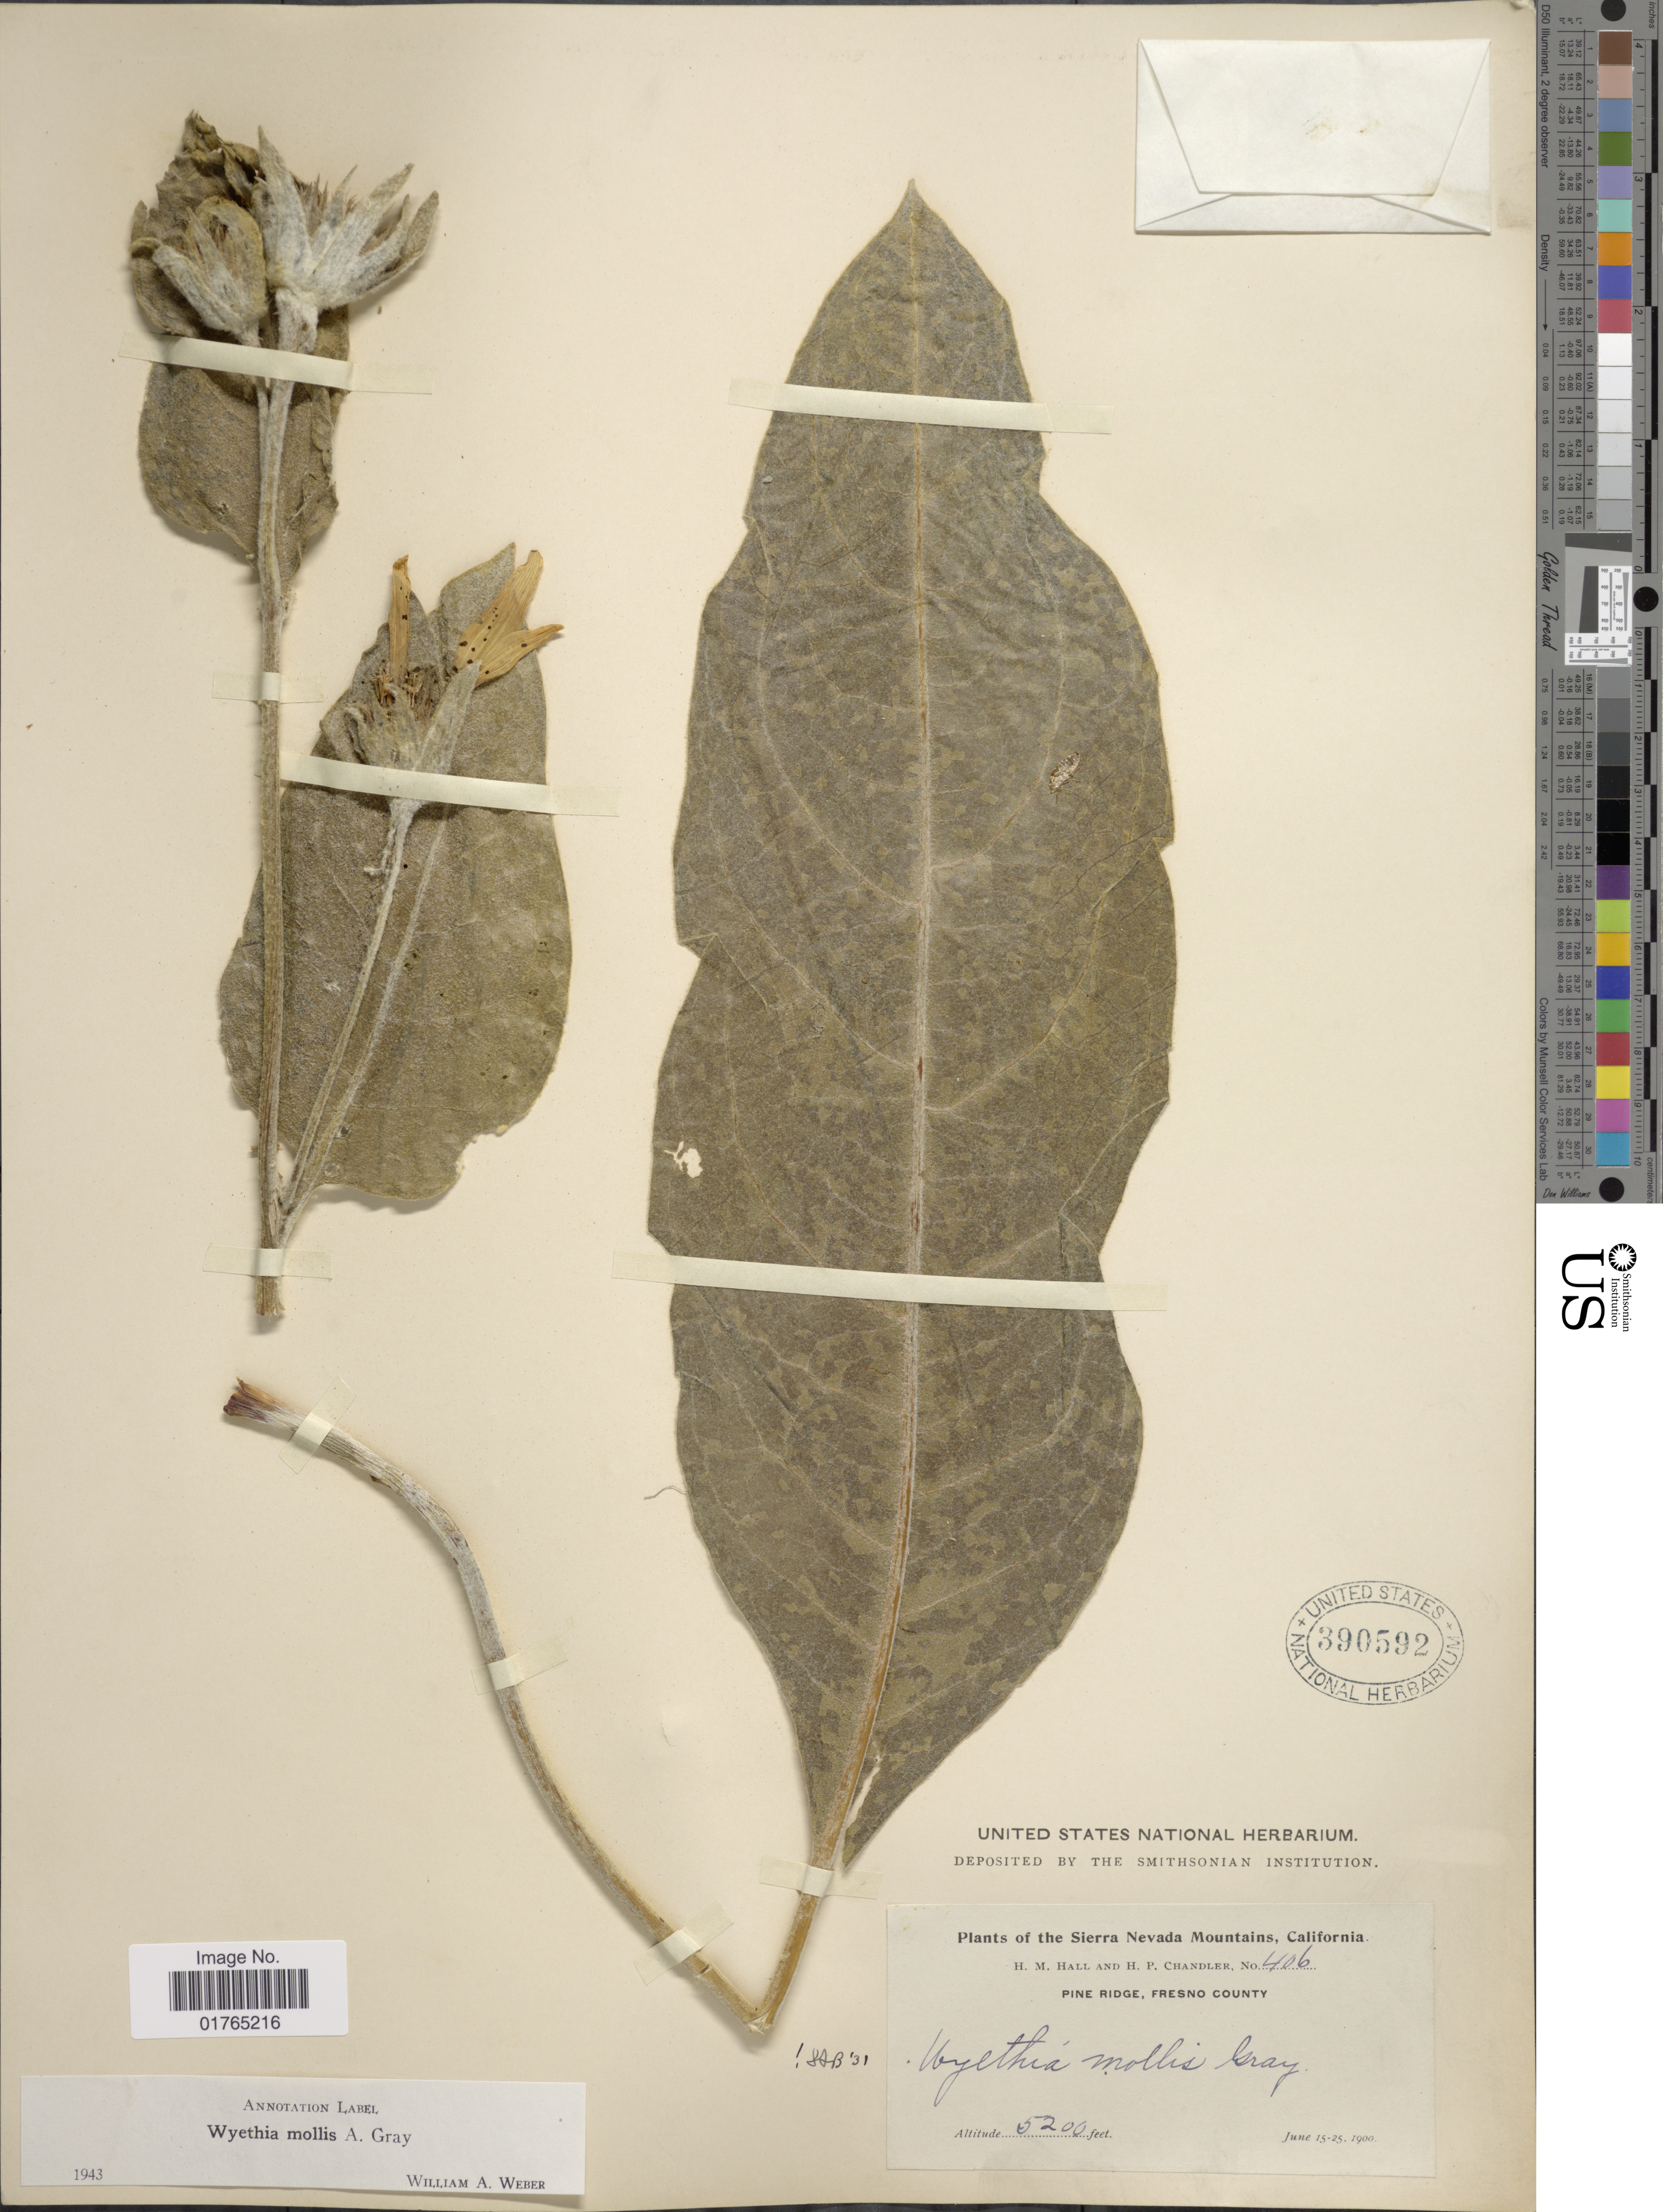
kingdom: Plantae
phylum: Tracheophyta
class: Magnoliopsida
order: Asterales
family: Asteraceae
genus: Wyethia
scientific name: Wyethia mollis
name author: A. Gray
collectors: H. M. Hall & H. Chandler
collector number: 406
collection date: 1900-06-15/1900-06-25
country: United States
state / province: California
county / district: Fresno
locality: Sierra Nevada Mountains, Pine ridge, Fresno County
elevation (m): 1585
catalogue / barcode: US 390592